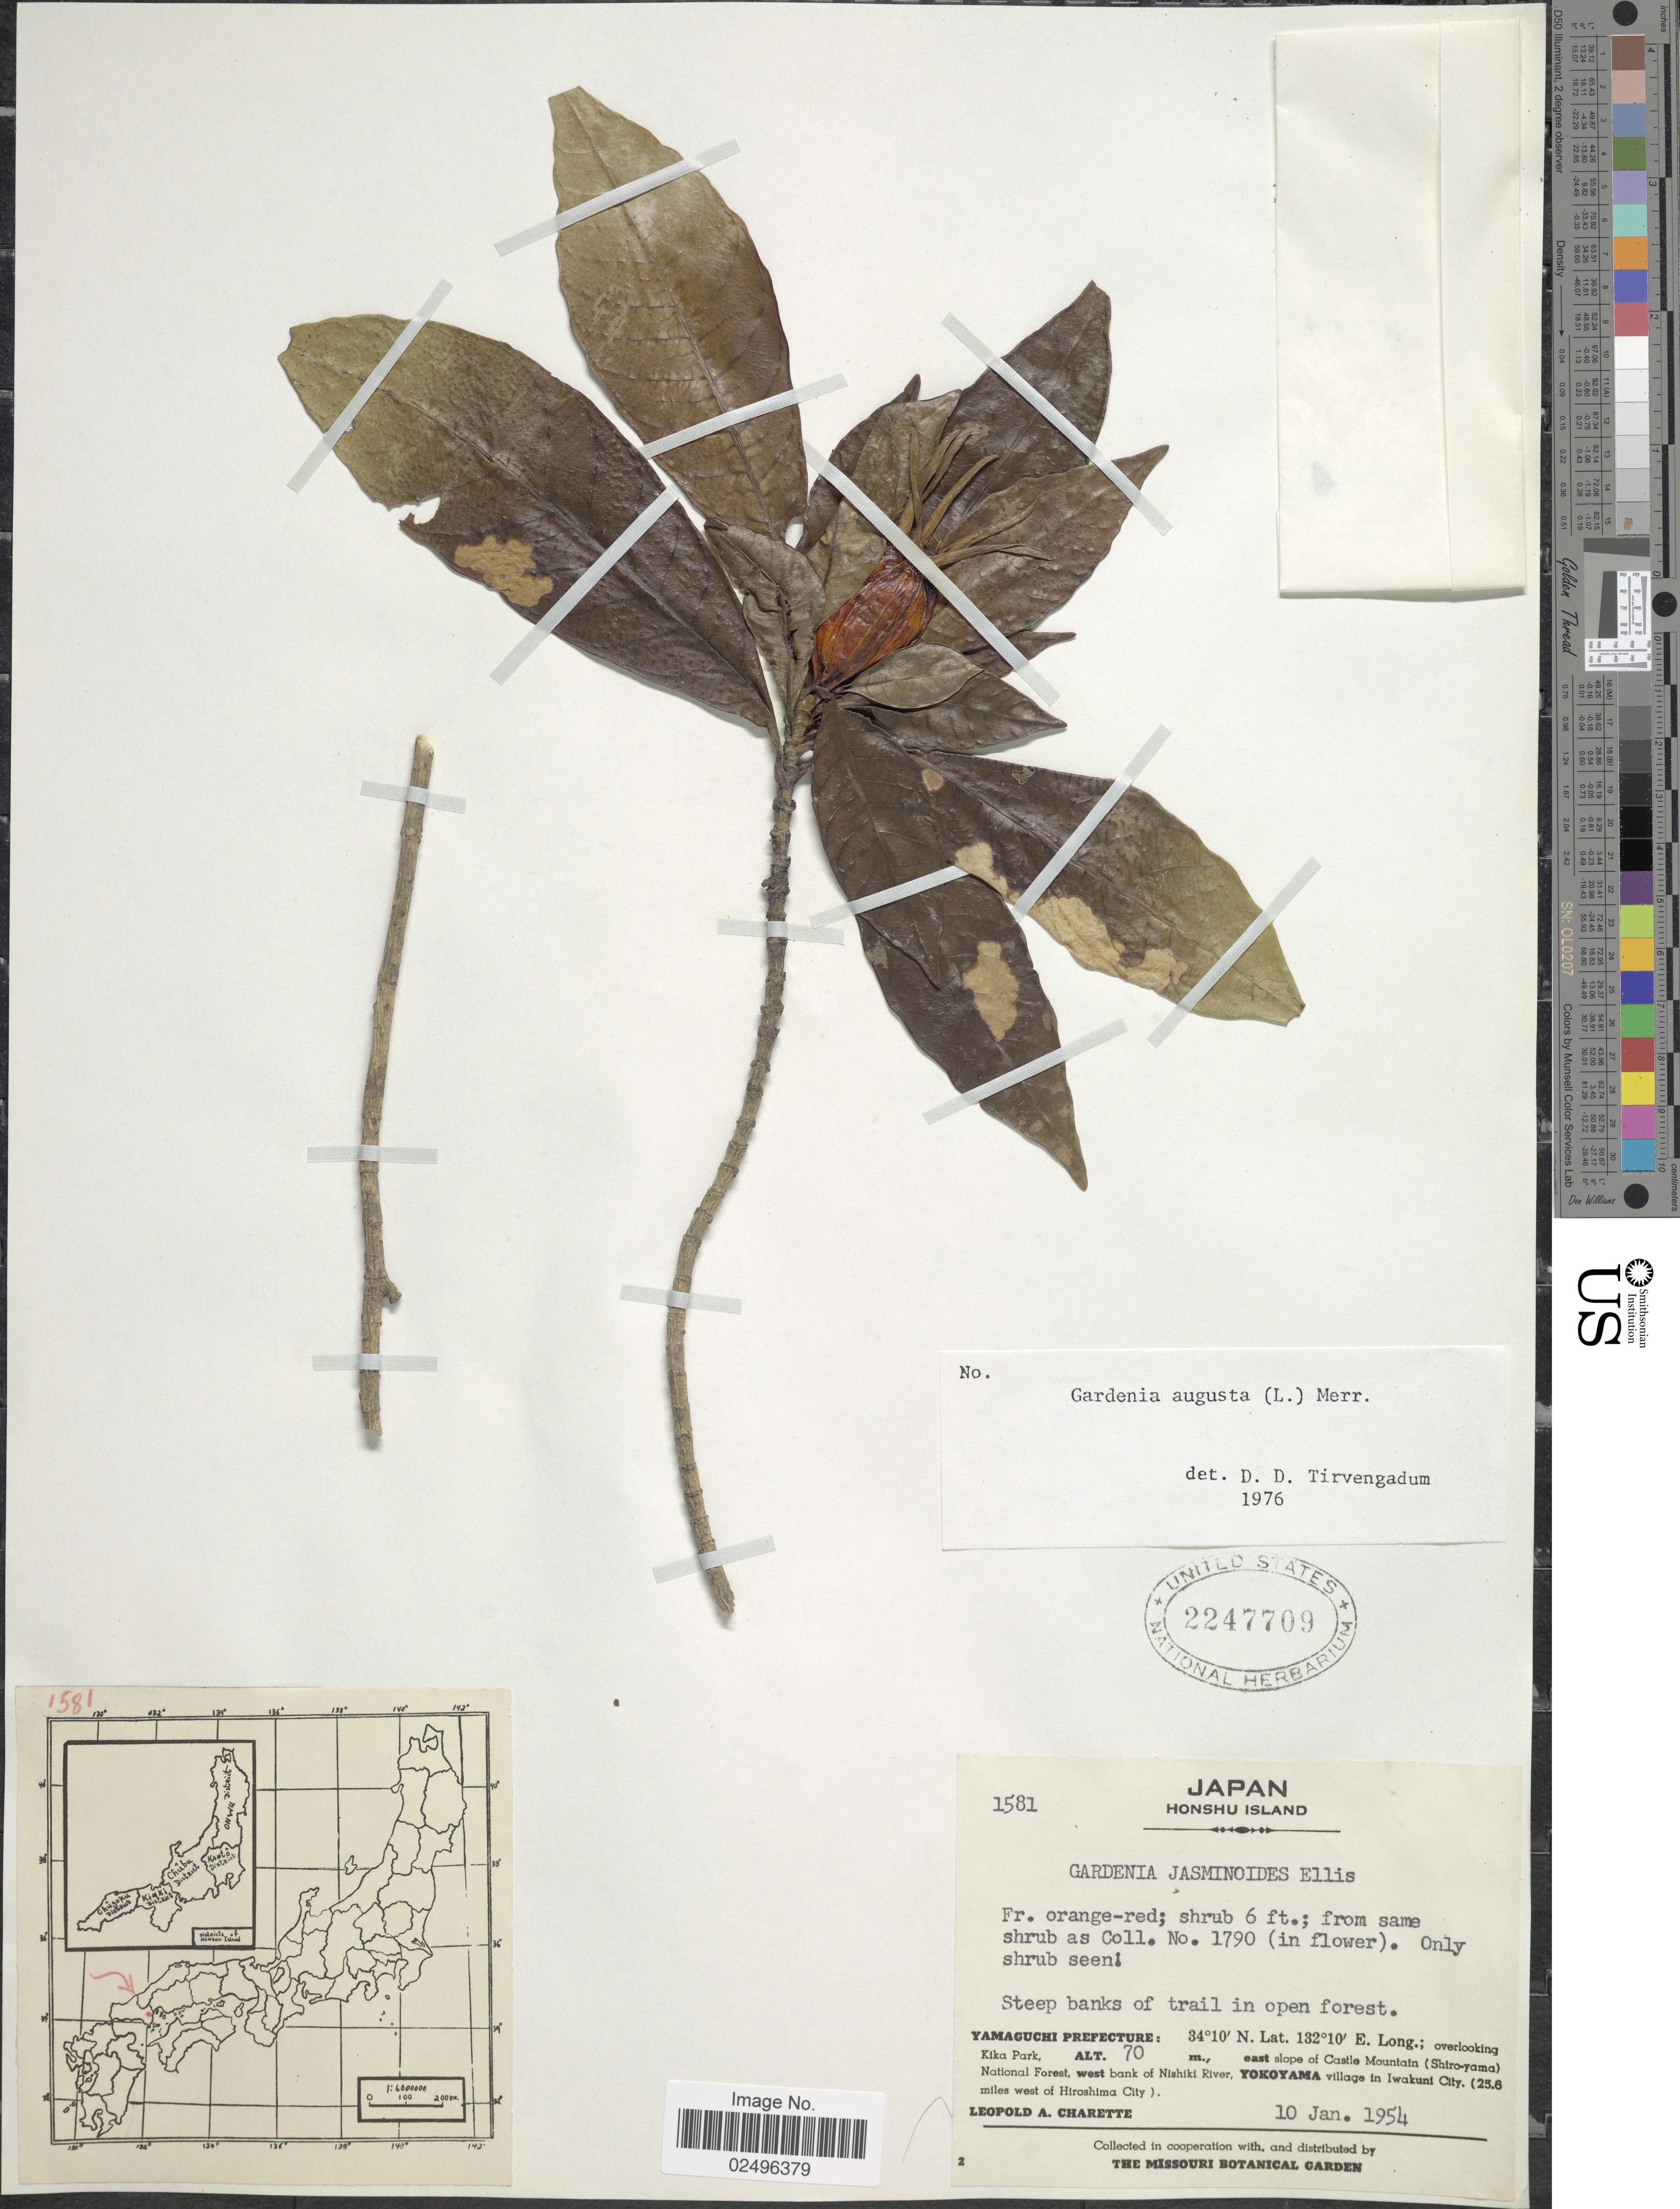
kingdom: Plantae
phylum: Tracheophyta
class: Magnoliopsida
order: Gentianales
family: Rubiaceae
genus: Gardenia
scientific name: Gardenia augusta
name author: (L.) Merr.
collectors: L. A. Charette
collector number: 1581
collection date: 1954-01-10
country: Japan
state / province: Yamaguti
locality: Honshu Island. Yamaguchi Prefecture: overlooking Kika Park, east slope of Castle Mountain (Shiro-yama) National Forest, west bank of Nishiki River, Yokoyama village in Iwakuni City (25.6 miles west of Hiroshima City)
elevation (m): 70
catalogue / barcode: US 2247709